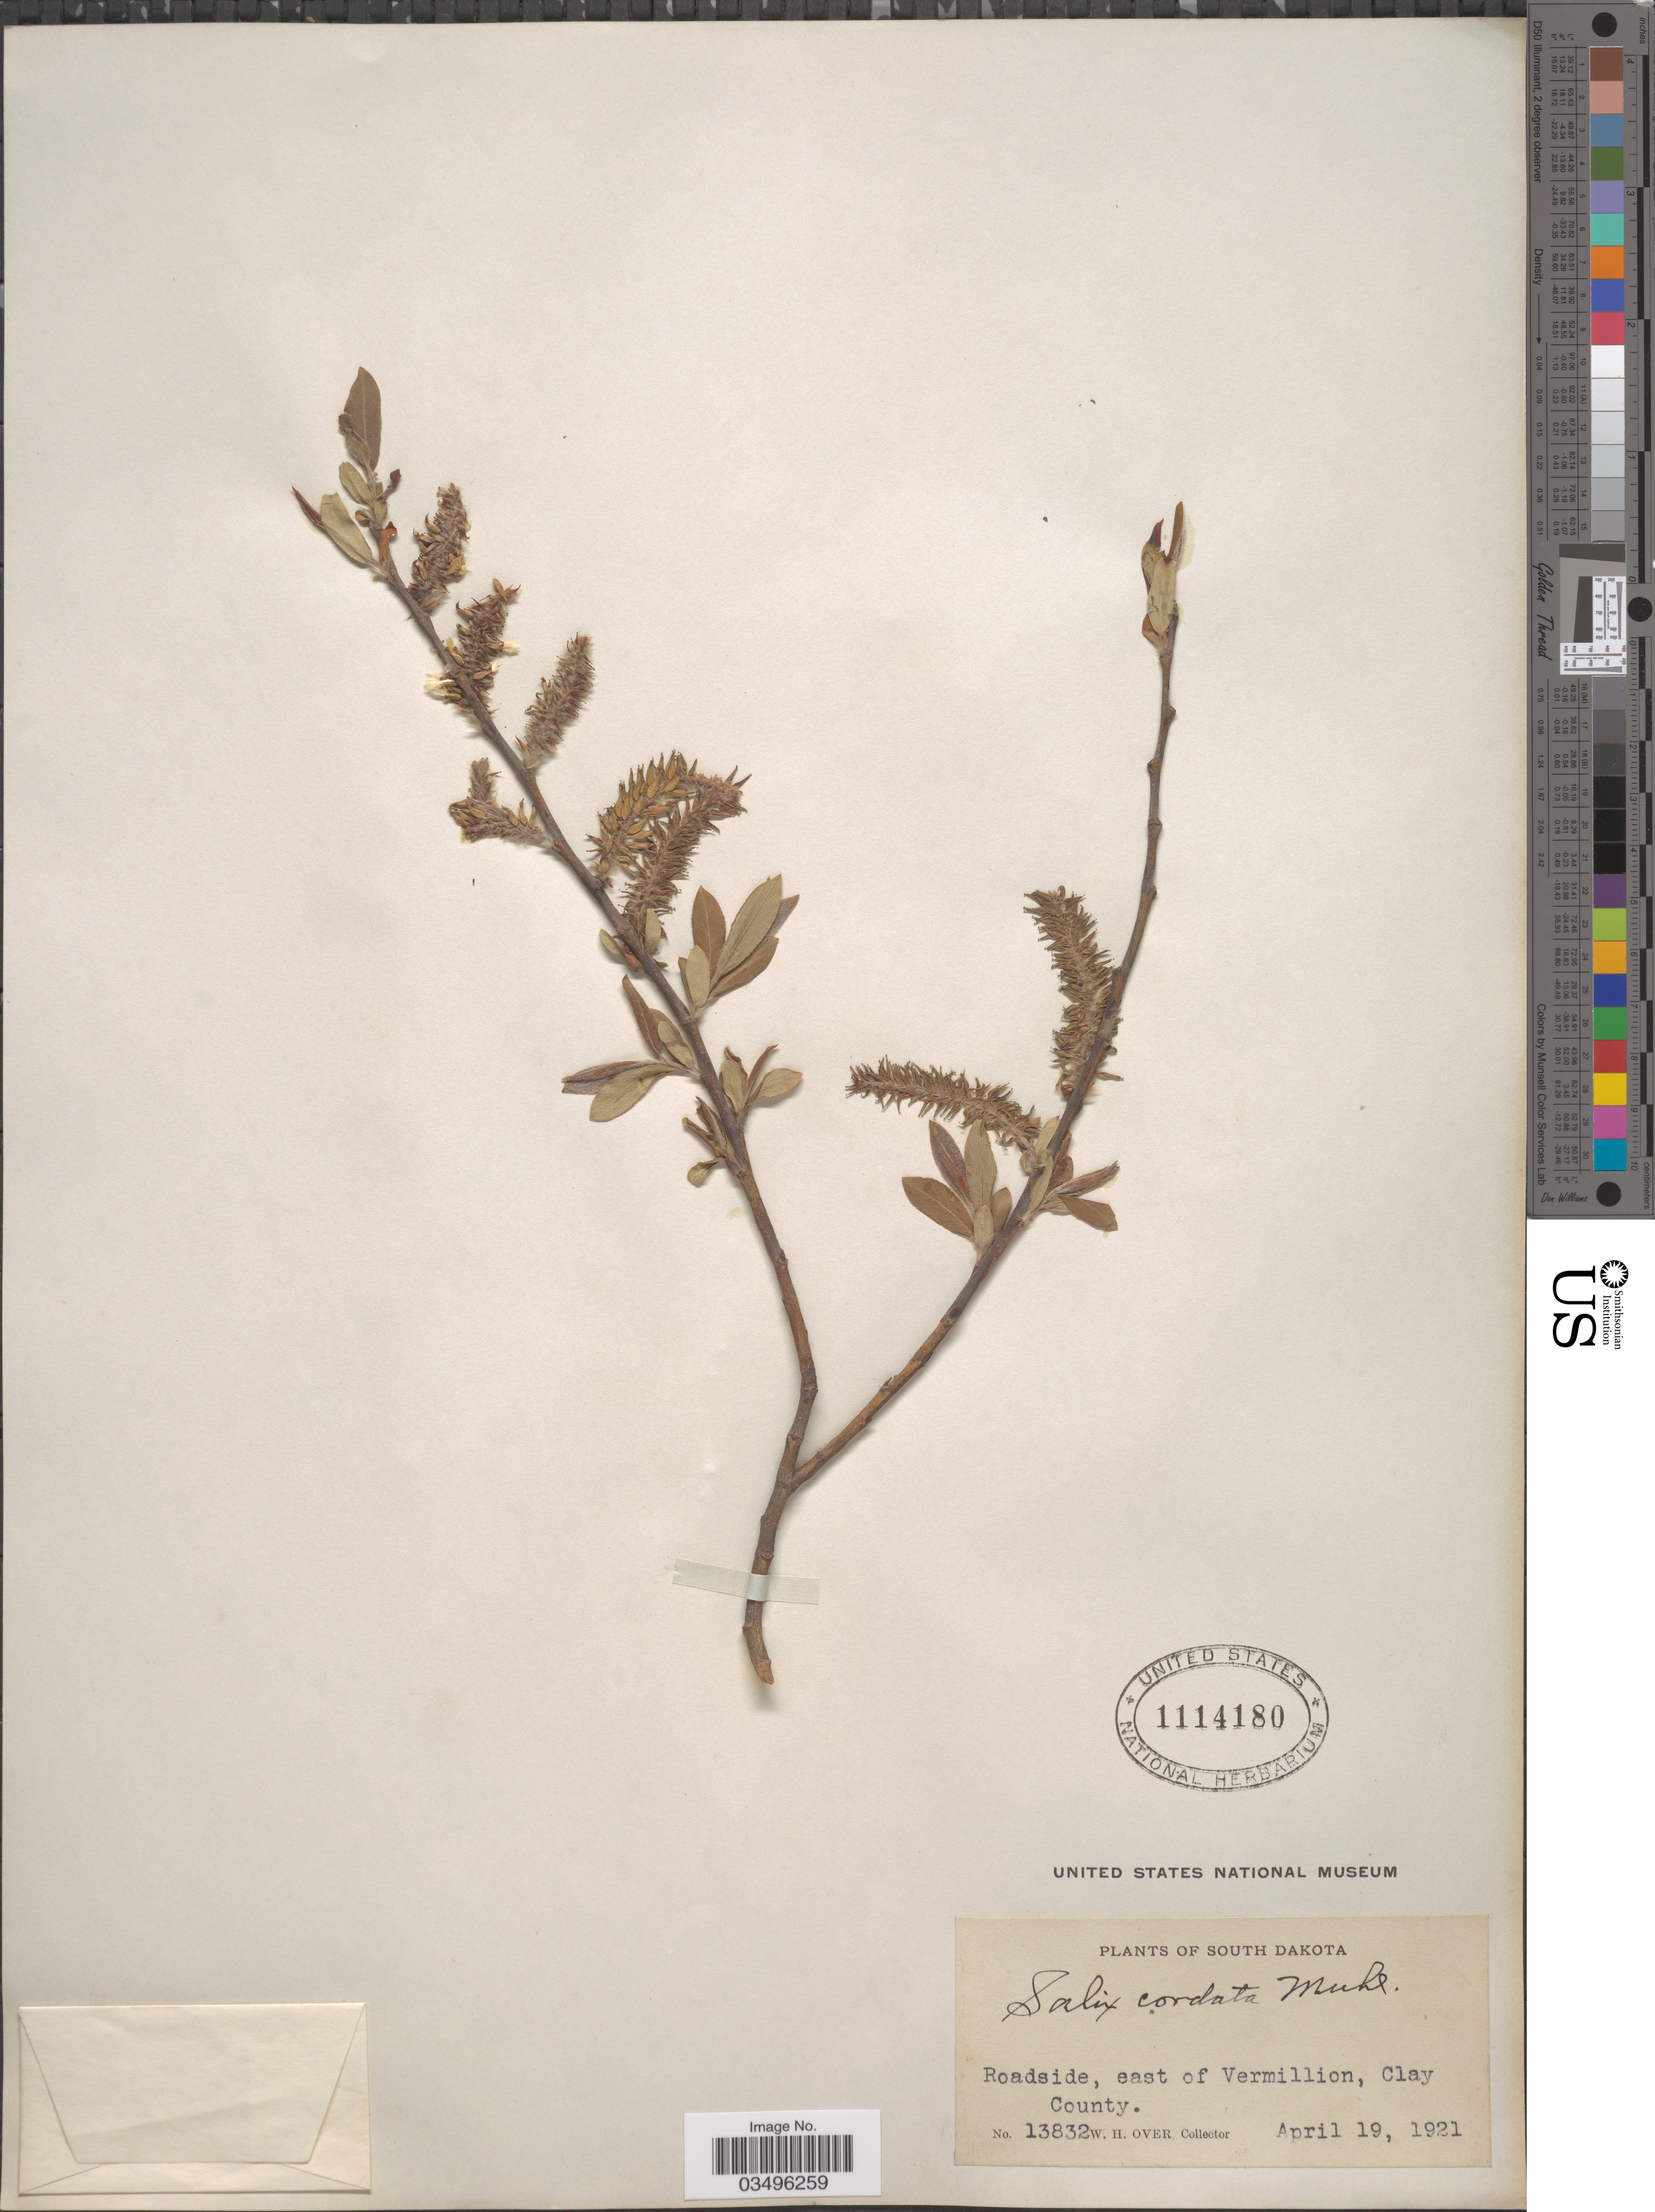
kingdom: Plantae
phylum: Tracheophyta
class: Magnoliopsida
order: Malpighiales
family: Salicaceae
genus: Salix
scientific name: Salix cordata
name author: Michx.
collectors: W. Over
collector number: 13832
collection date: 1921-04-19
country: United States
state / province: South Dakota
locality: Roadside, east of Vermillion, Clay County.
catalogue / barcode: US 1114180